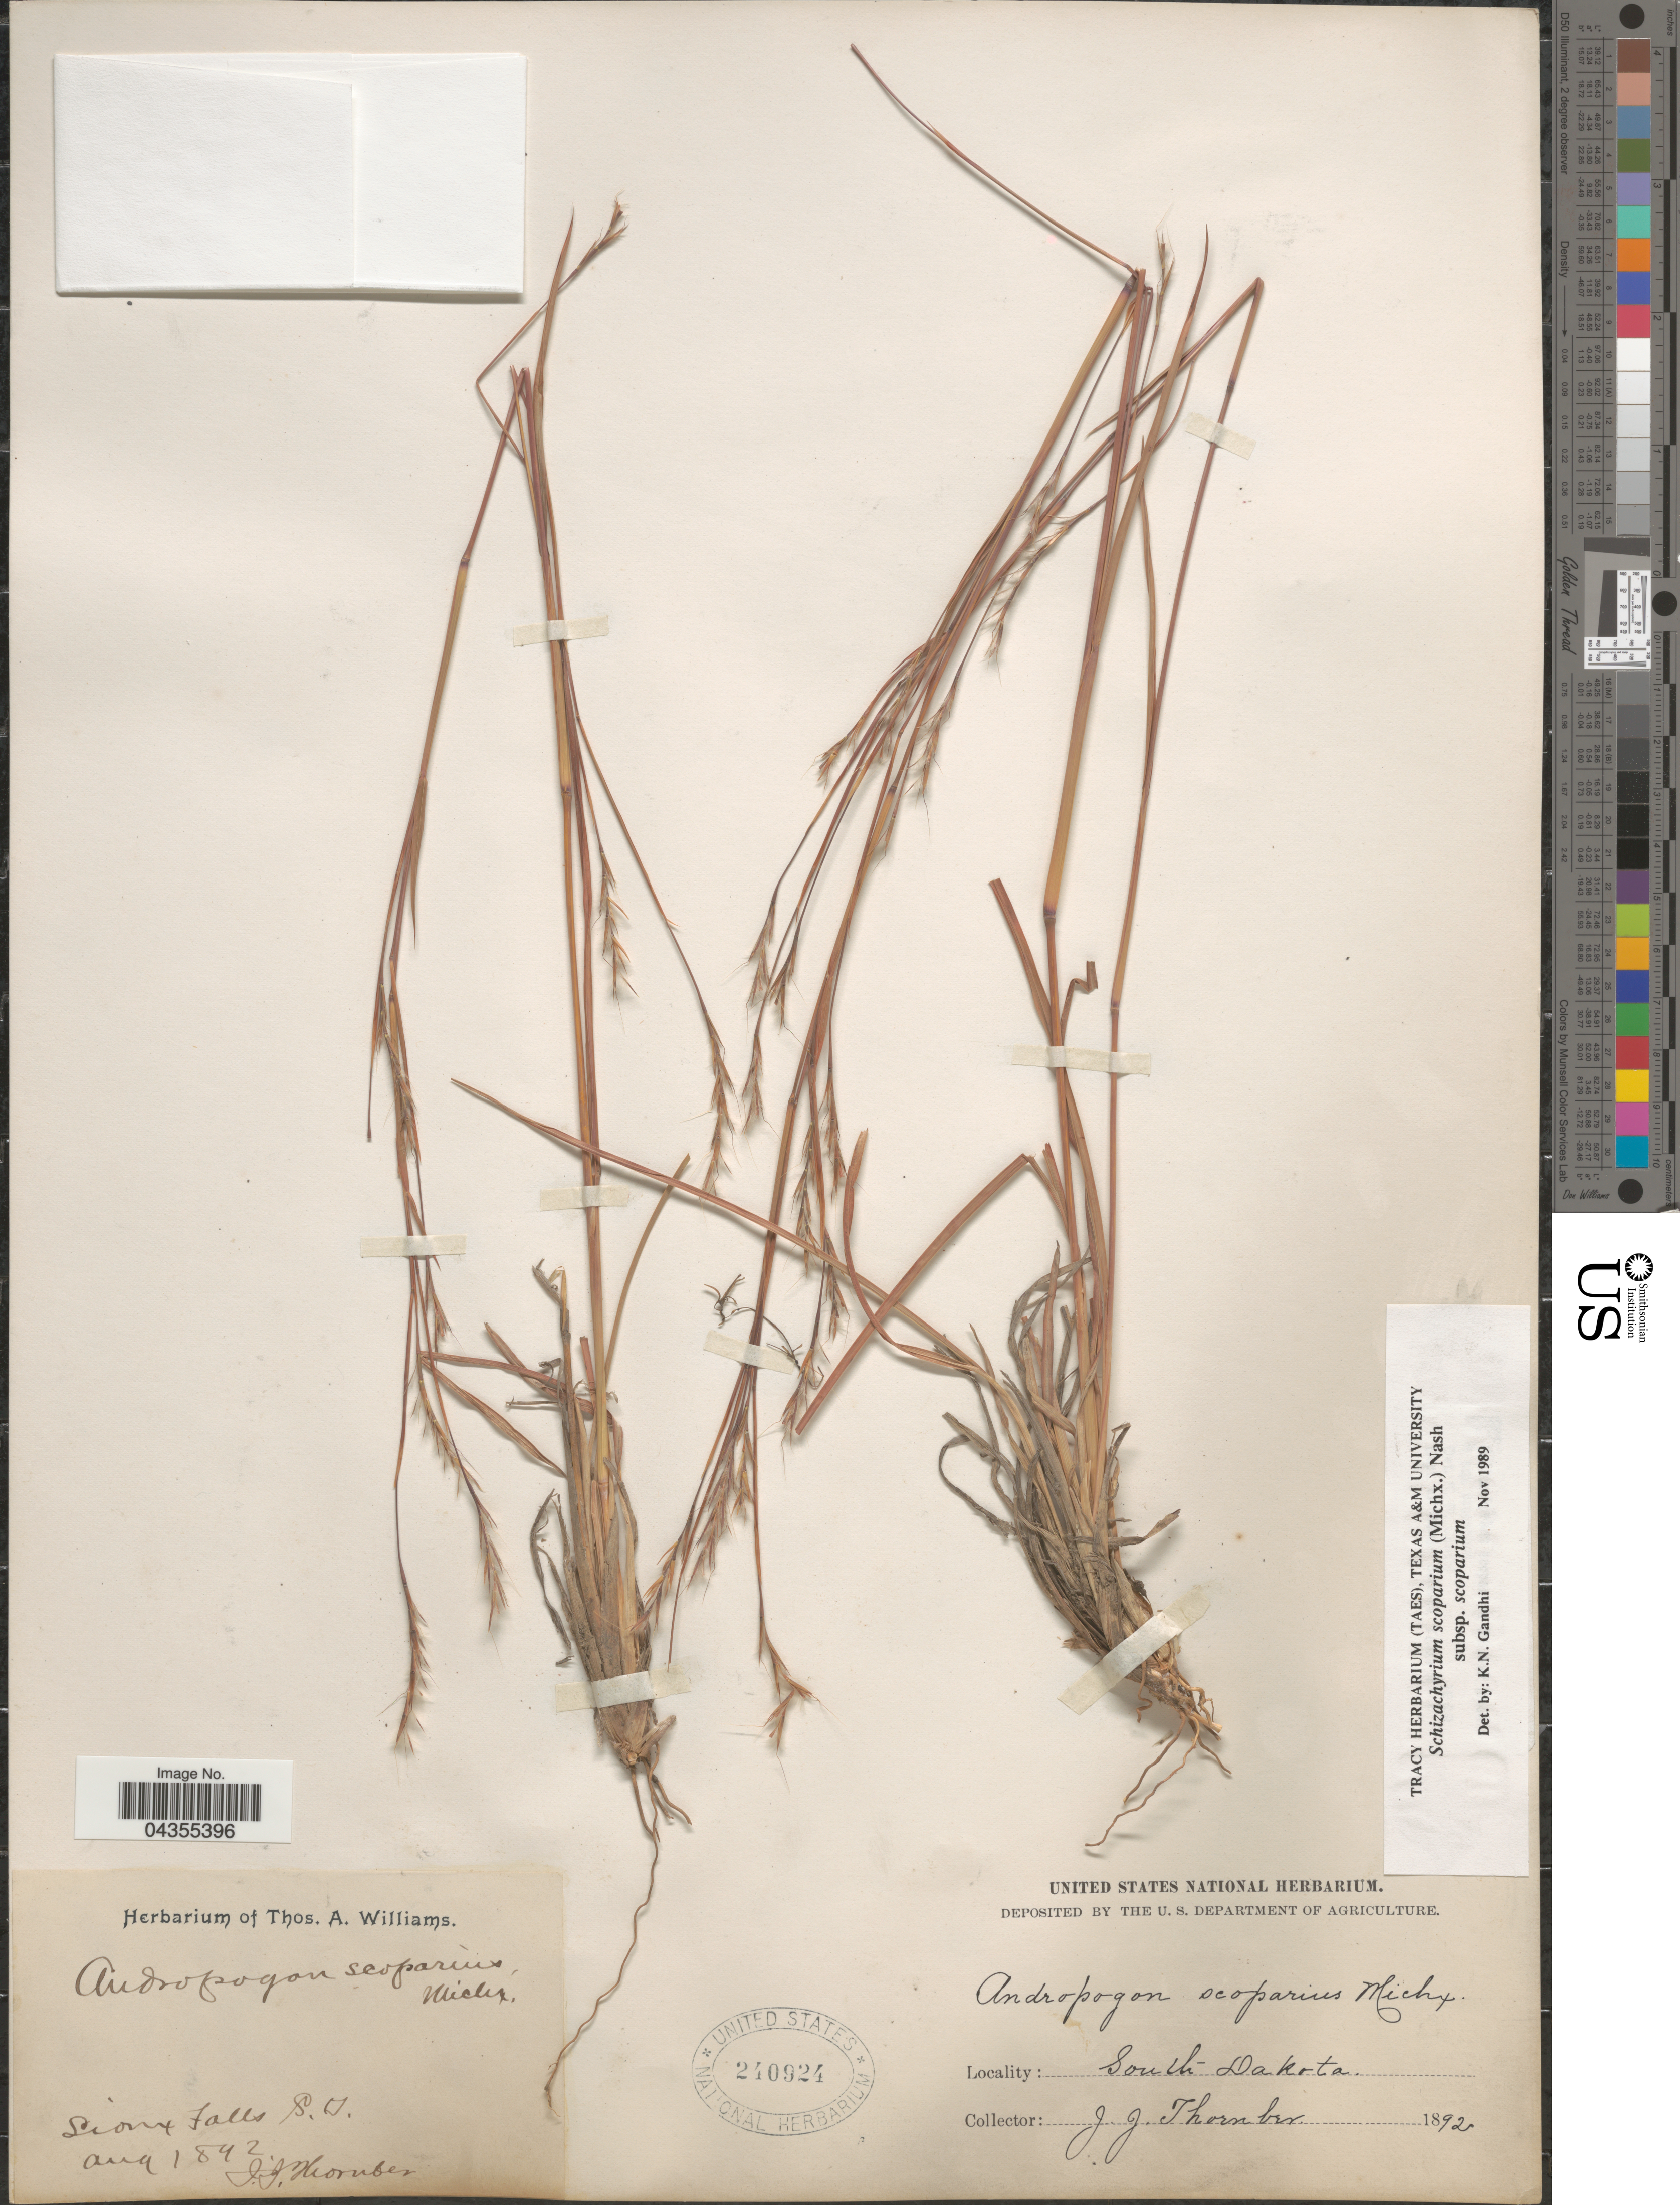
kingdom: Plantae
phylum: Tracheophyta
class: Liliopsida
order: Poales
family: Poaceae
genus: Schizachyrium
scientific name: Schizachyrium scoparium var. scoparium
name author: (Michx.) Nash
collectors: J. Thornber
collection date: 1892-08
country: United States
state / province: South Dakota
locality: Sionx Falls.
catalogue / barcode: US 240924